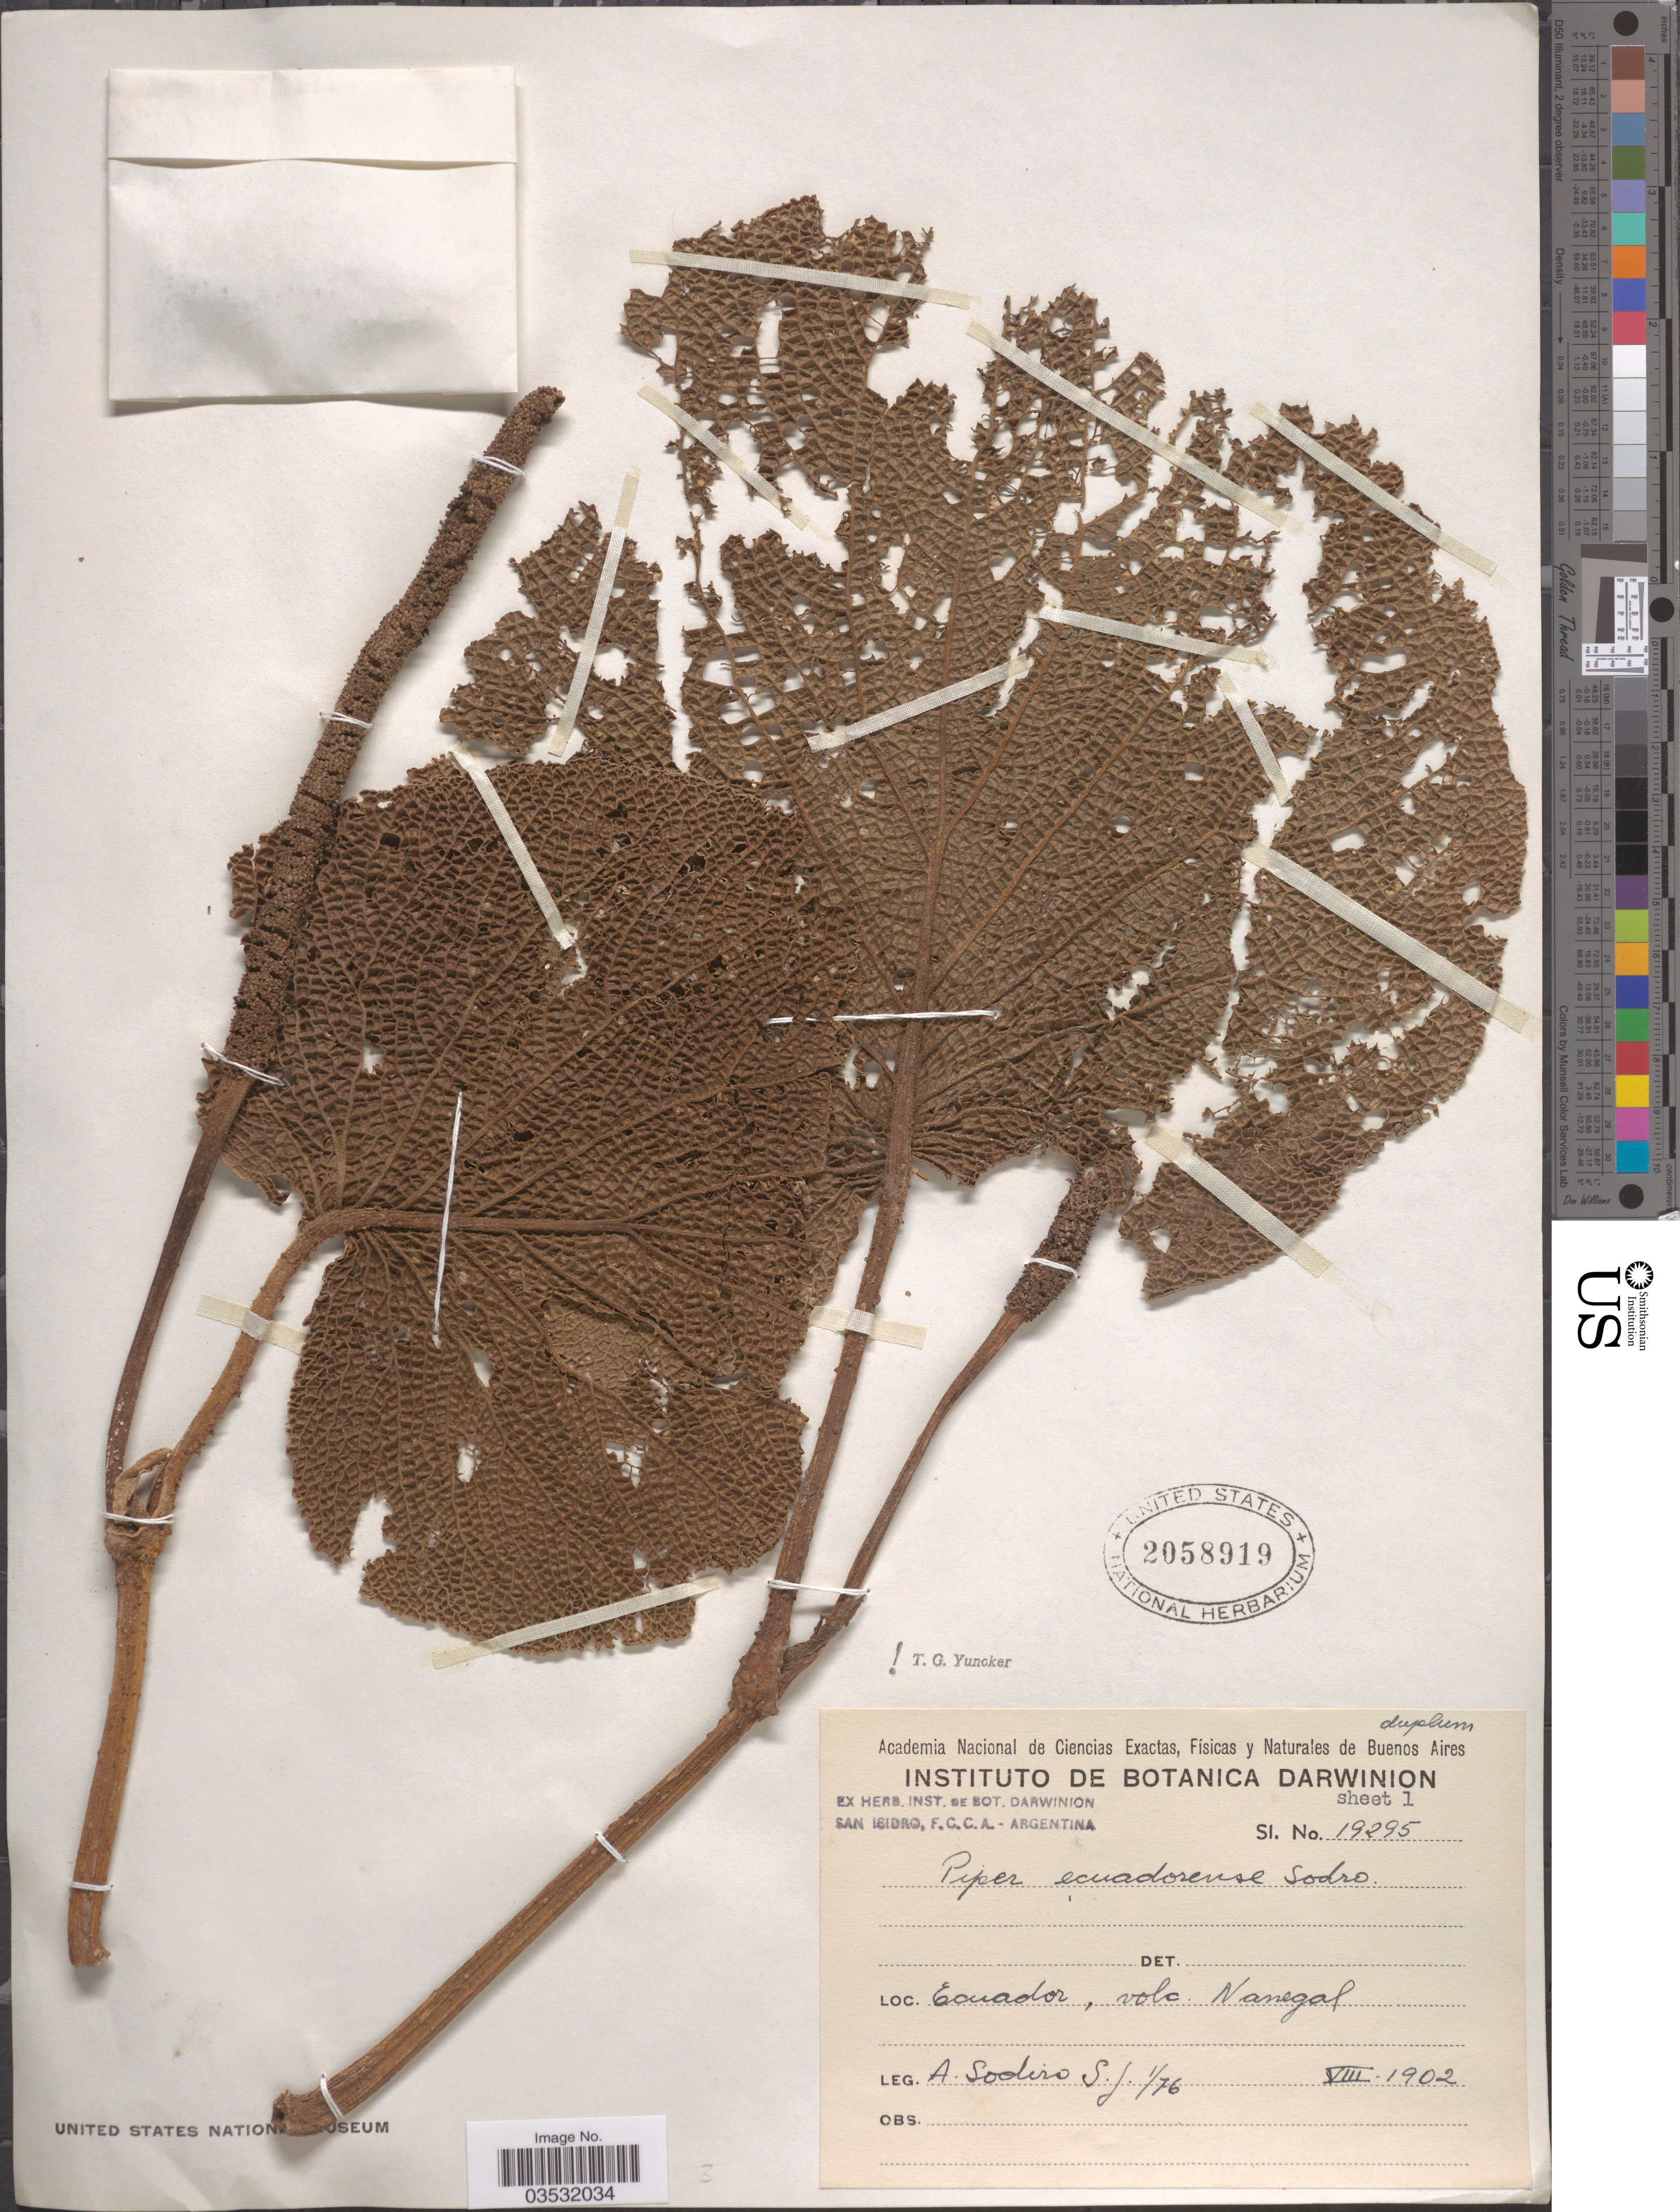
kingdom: Plantae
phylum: Tracheophyta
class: Magnoliopsida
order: Piperales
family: Piperaceae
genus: Piper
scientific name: Piper ecuadorense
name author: Sodiro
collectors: A. Sodiro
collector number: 1/76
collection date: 1902-08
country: Ecuador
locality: Volc. Nanegal.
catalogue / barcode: US 2058919